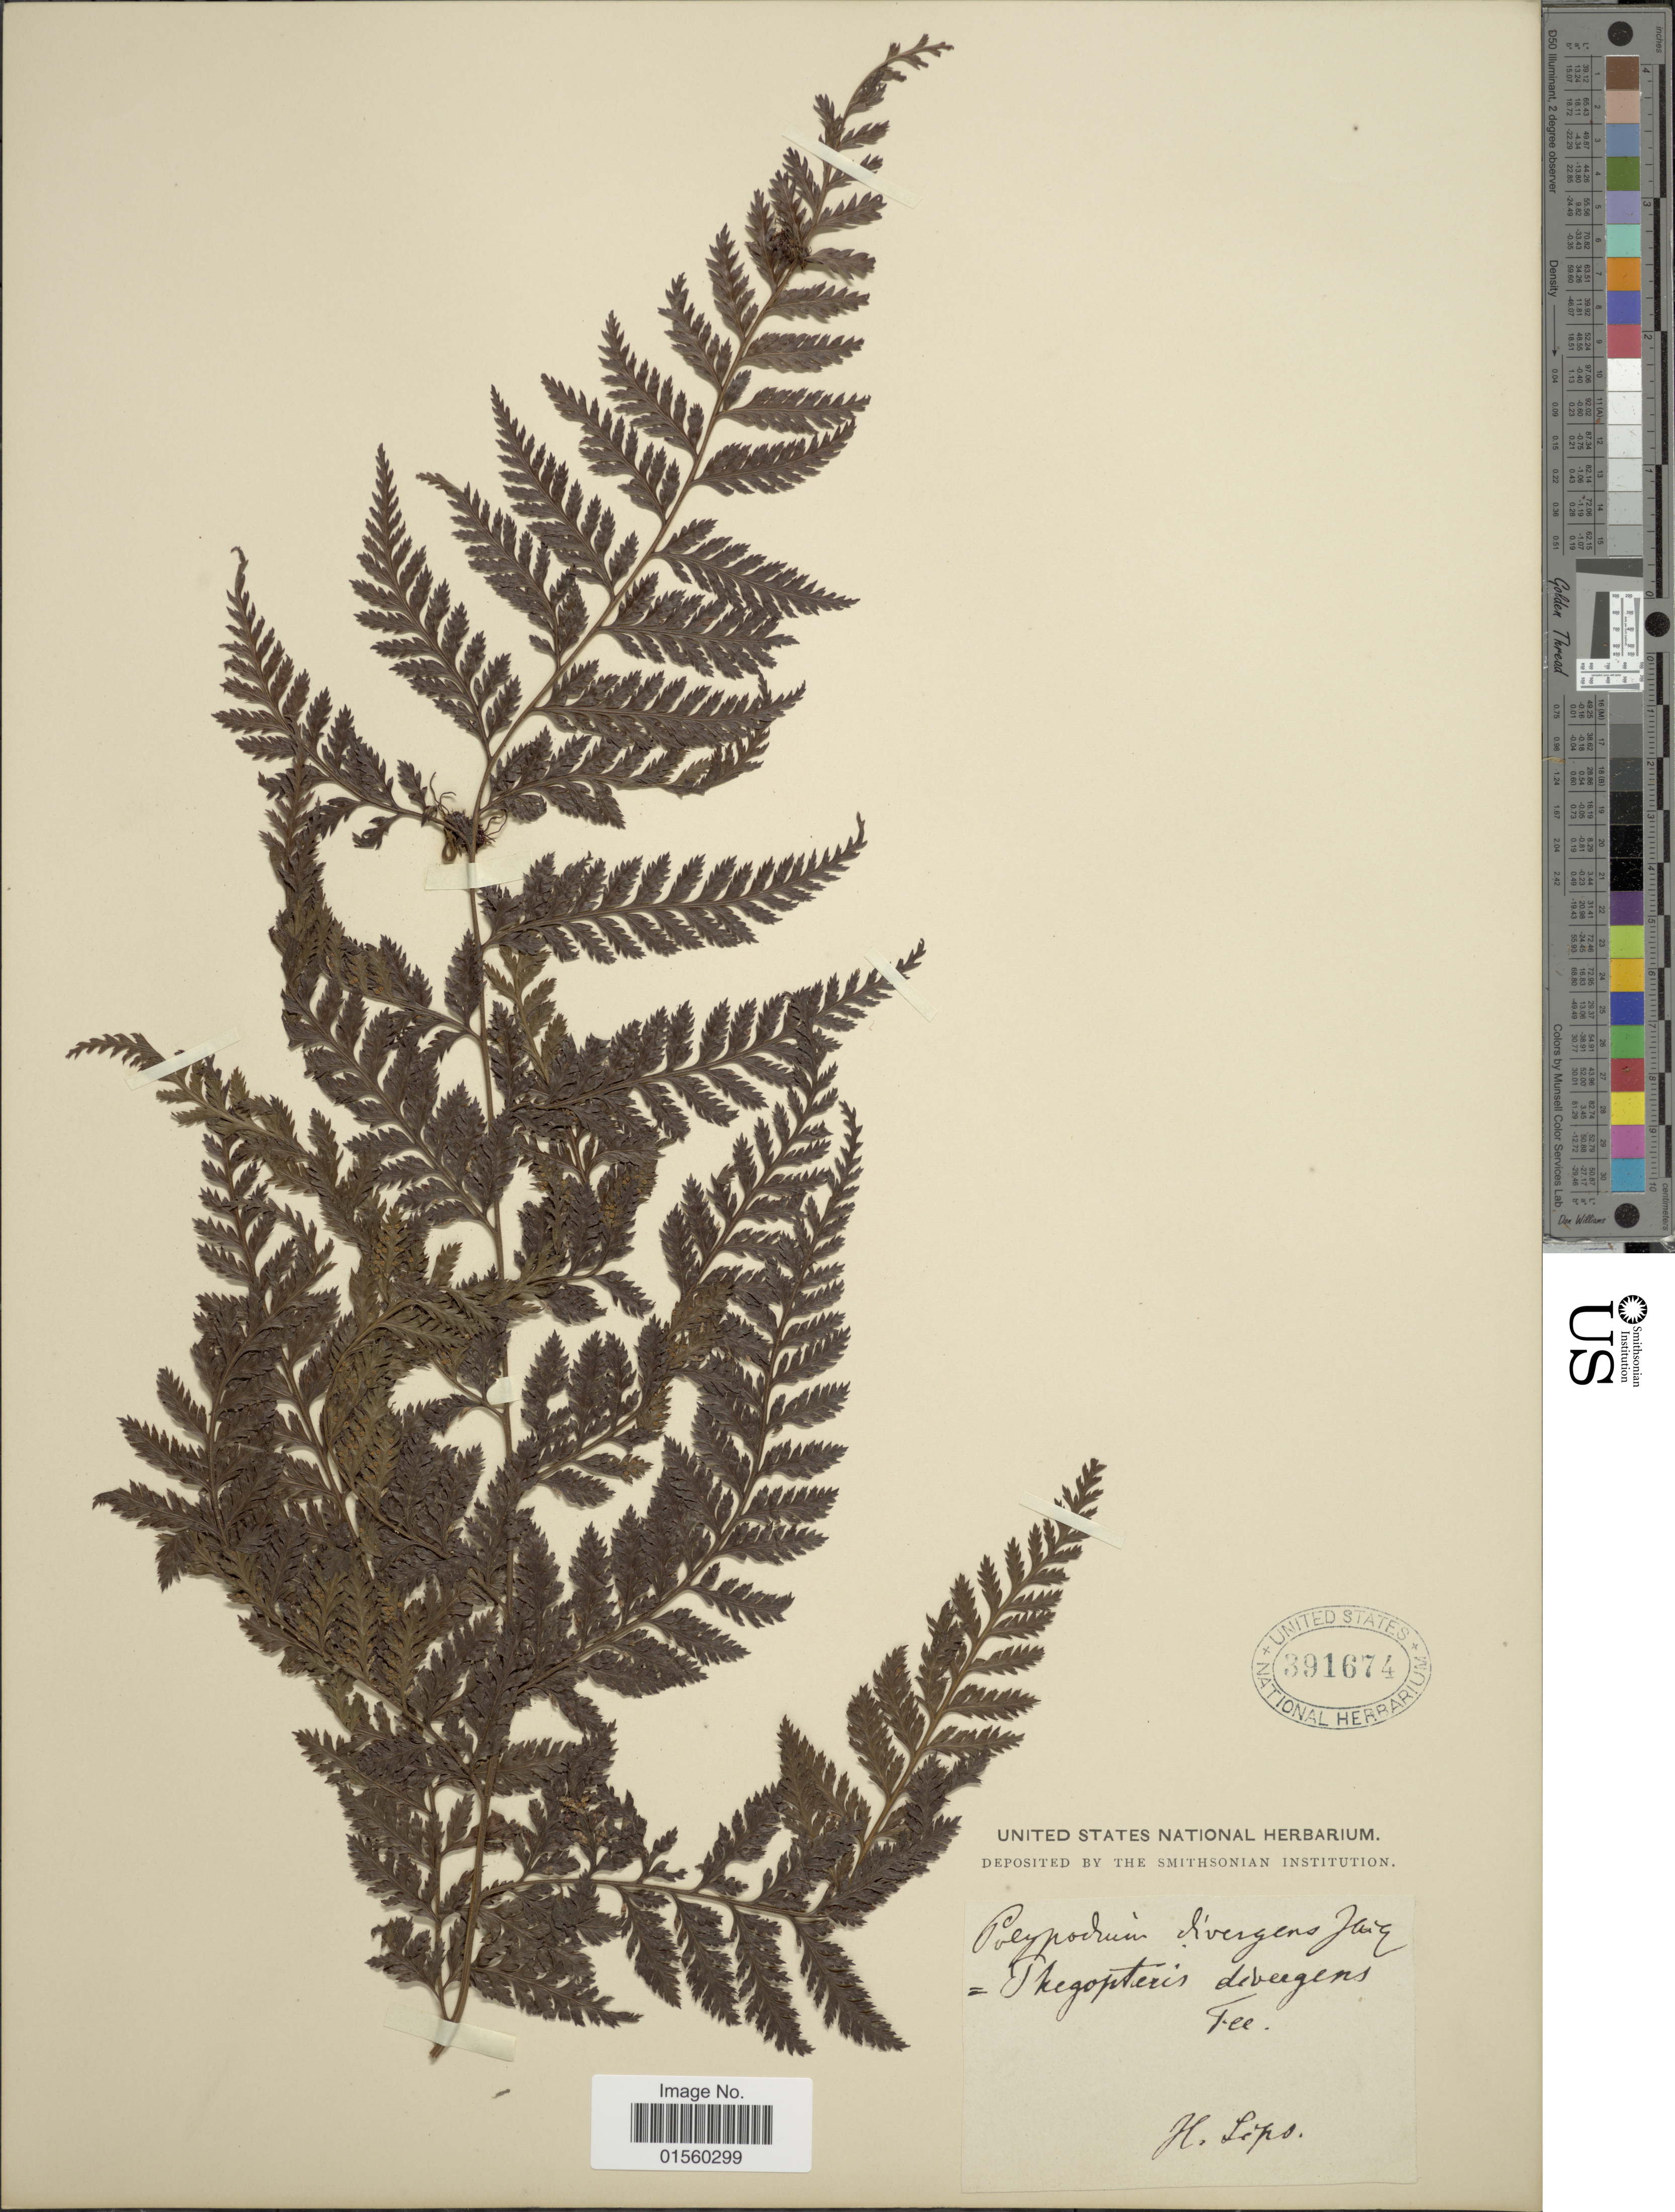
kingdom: Plantae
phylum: Tracheophyta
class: Polypodiopsida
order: Polypodiales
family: Dryopteridaceae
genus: Parapolystichum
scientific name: Parapolystichum effusum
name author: (Sw.) Ching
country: Germany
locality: H. Lips.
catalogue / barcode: US 391674